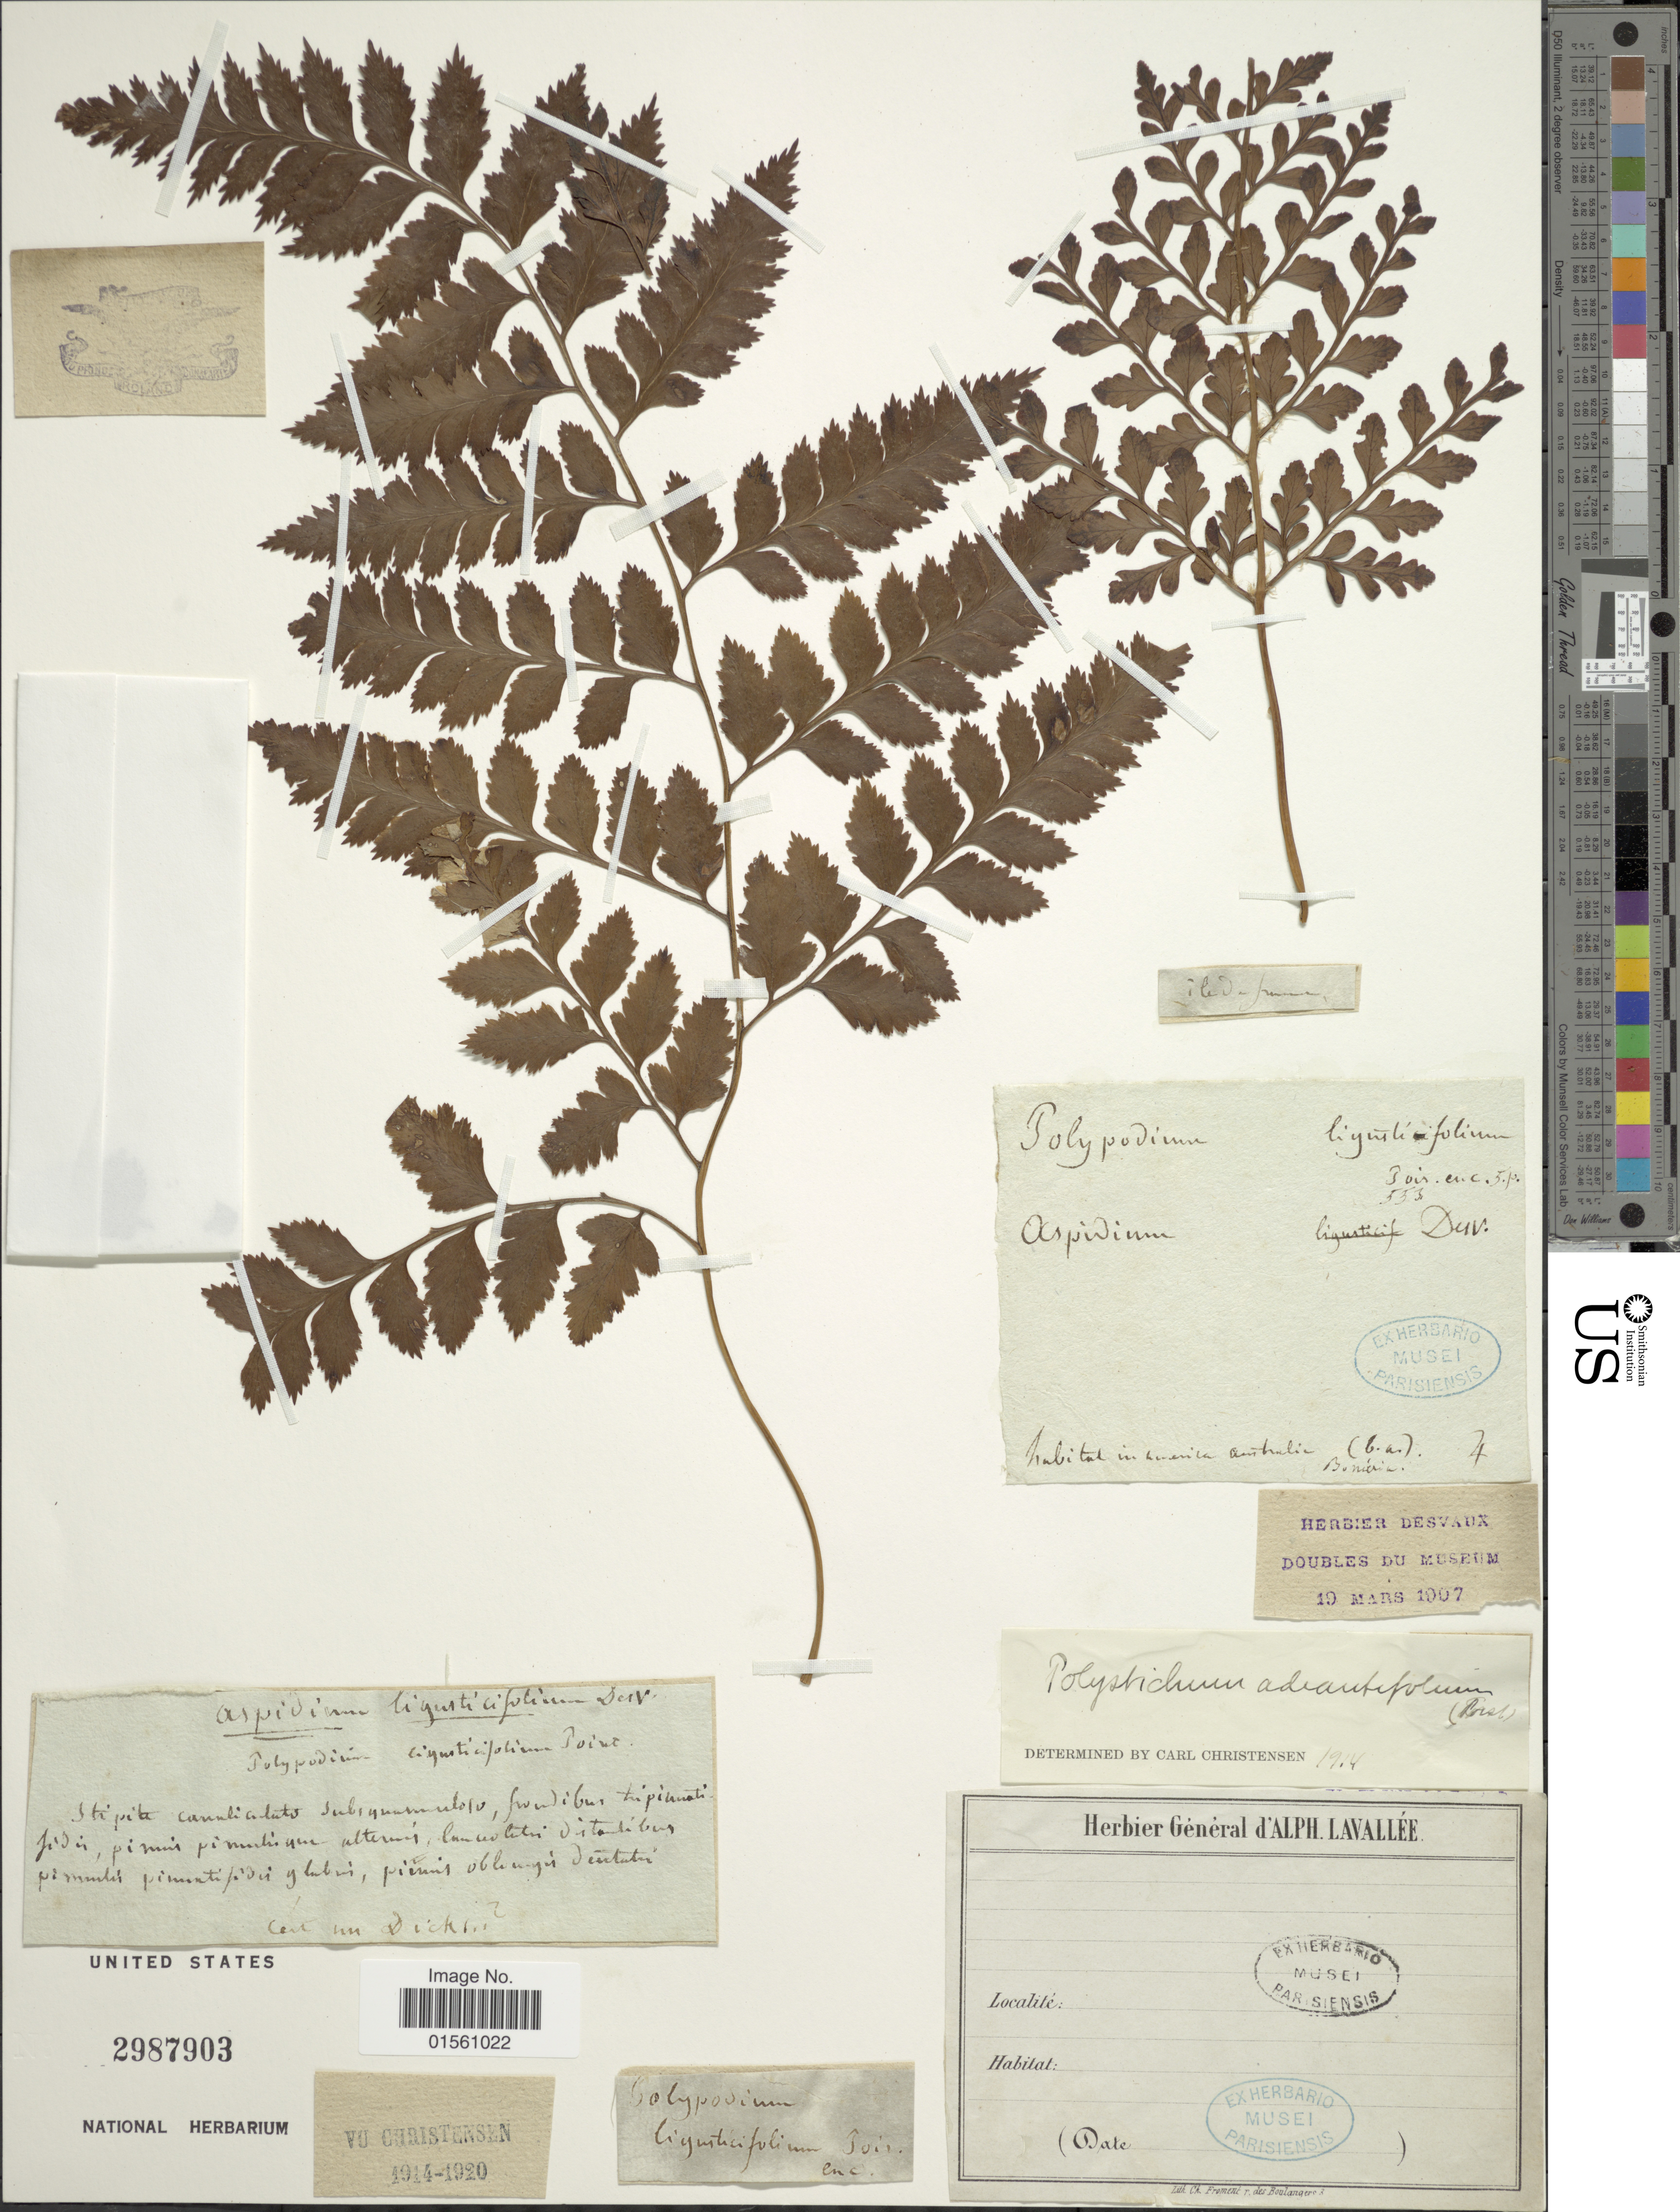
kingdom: Plantae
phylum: Tracheophyta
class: Polypodiopsida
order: Polypodiales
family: Dryopteridaceae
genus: Rumohra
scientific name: Rumohra adiantiformis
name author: (G. Forst.) Ching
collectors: ex Herbier General d'Alph. Lavallee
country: France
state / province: Île-de-France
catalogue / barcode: US 2987903